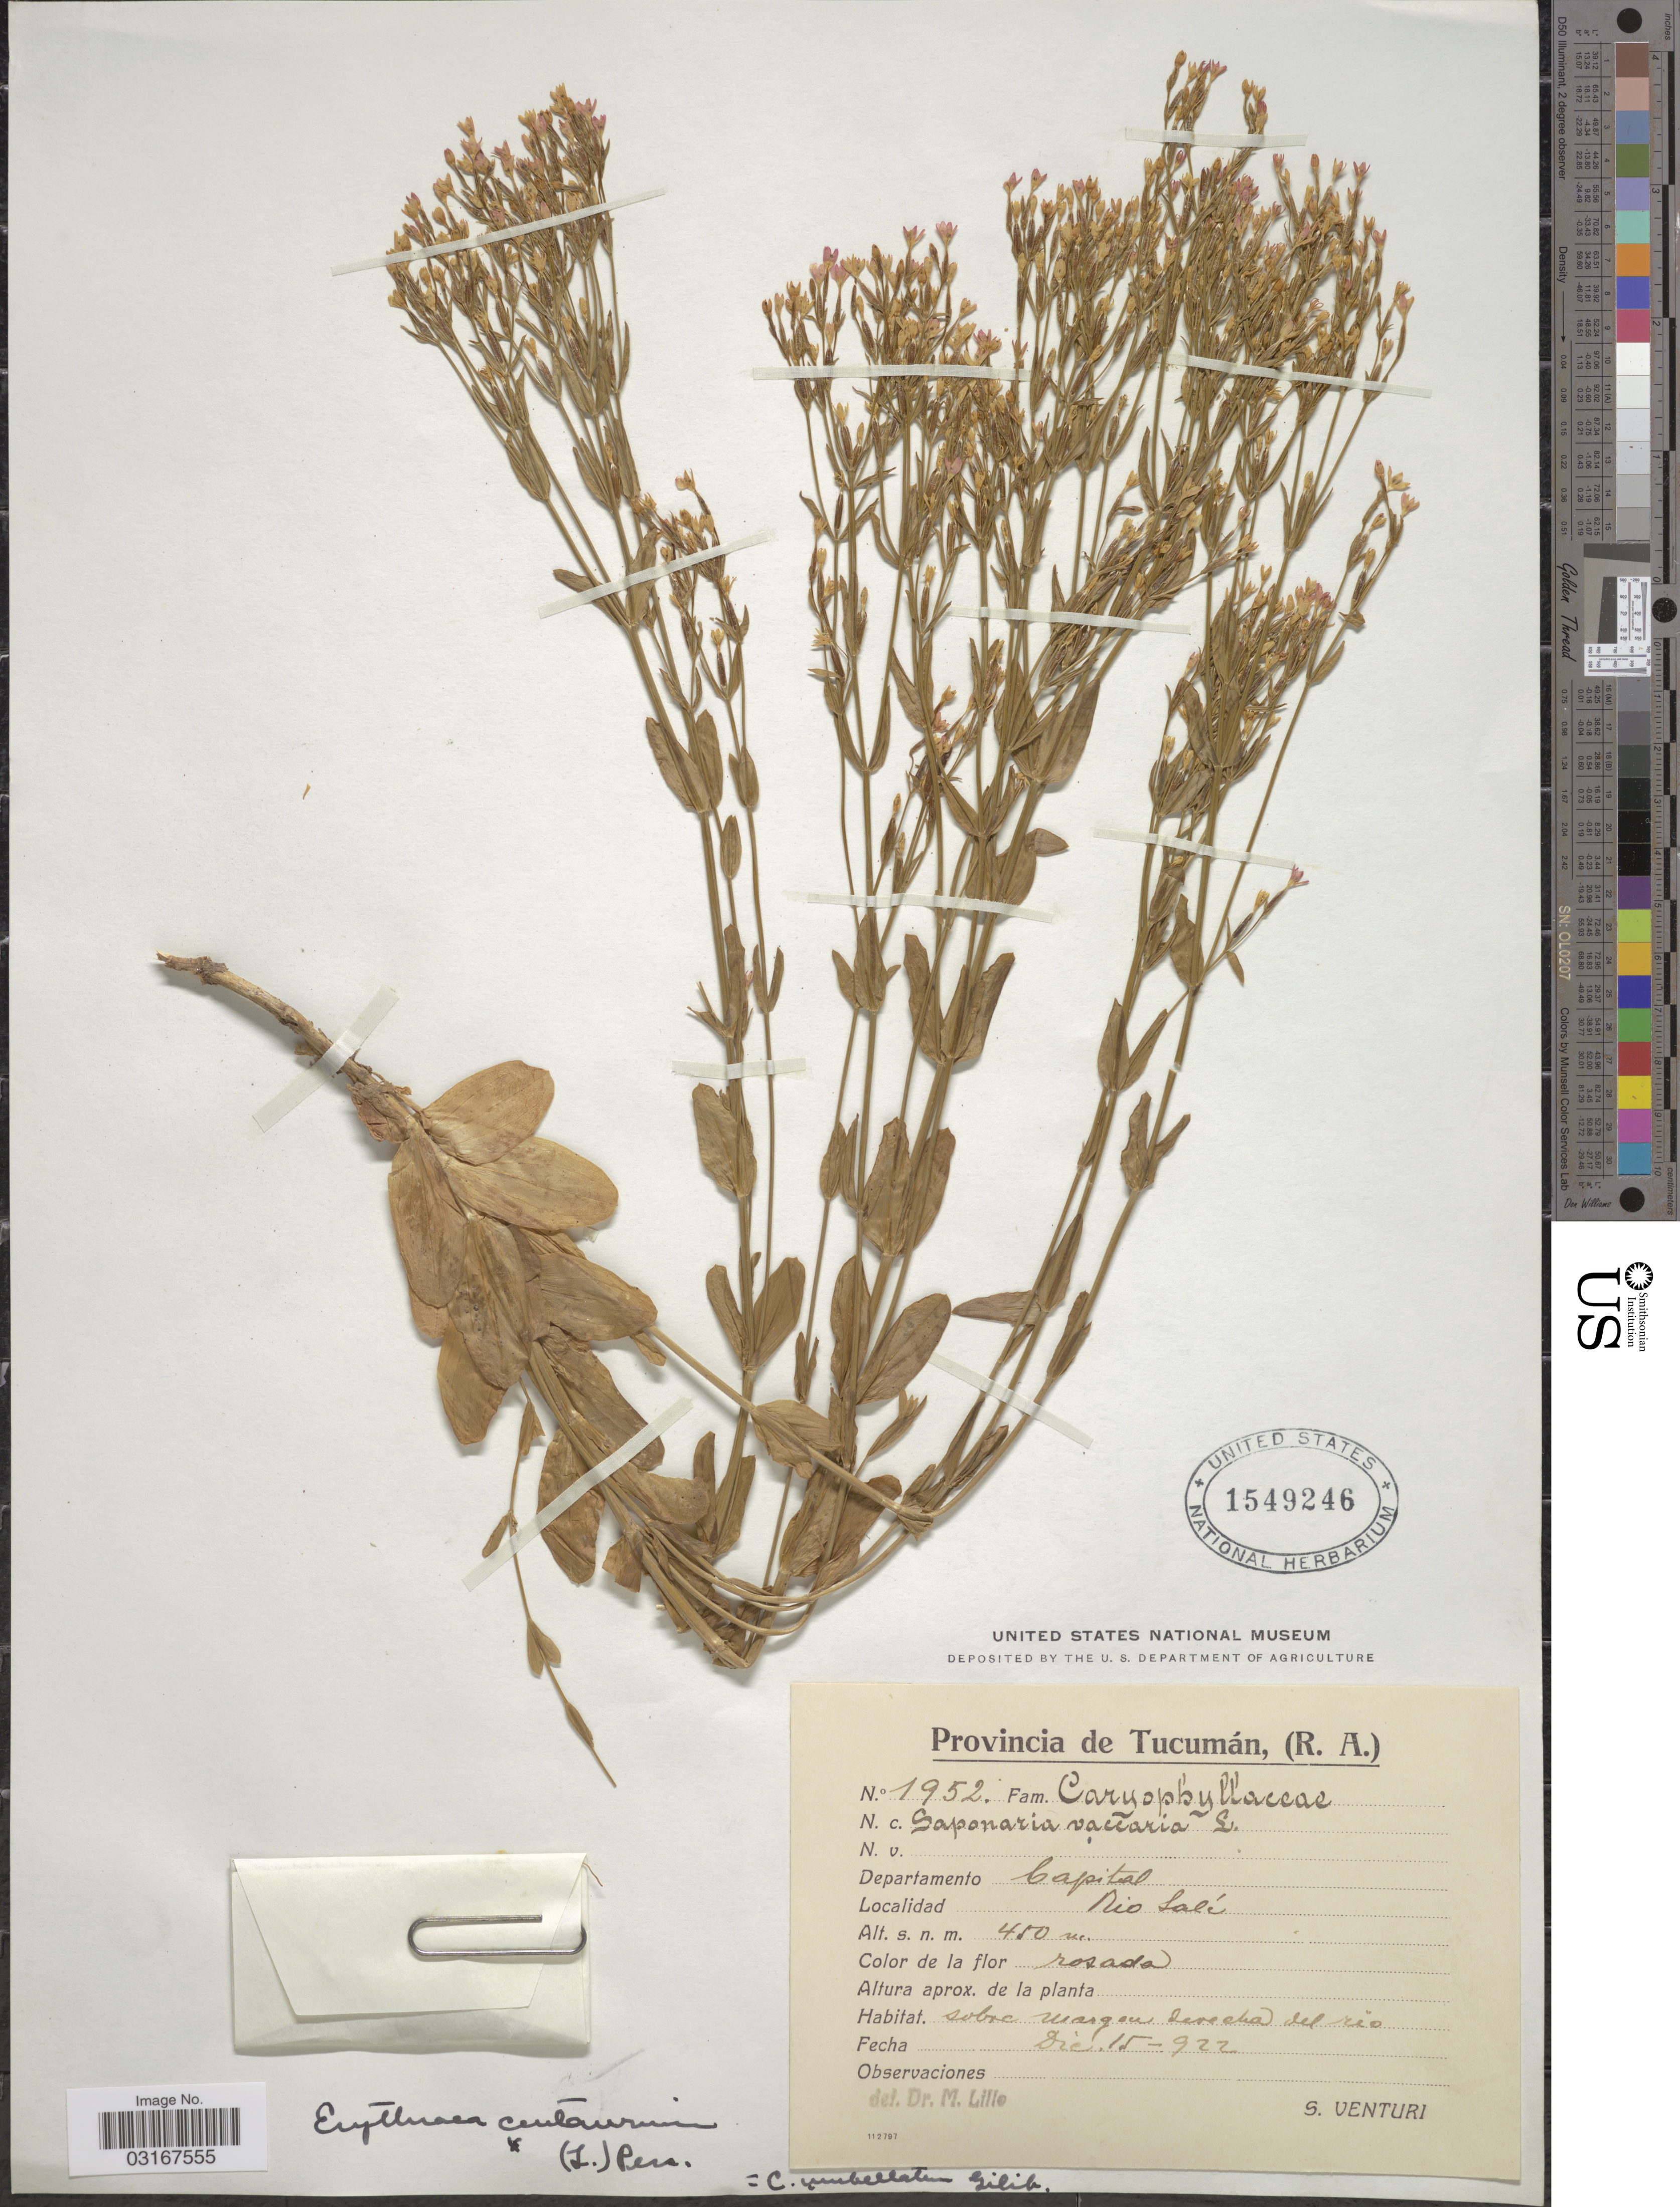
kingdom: Plantae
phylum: Tracheophyta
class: Magnoliopsida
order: Gentianales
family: Gentianaceae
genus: Centaurium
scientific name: Centaurium erythraea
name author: Rafn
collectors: S. Venturi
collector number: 1952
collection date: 1922-12-15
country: Argentina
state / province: Tucuman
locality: Departamento Capital. Rio Salí.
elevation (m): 450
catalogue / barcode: US 1549246